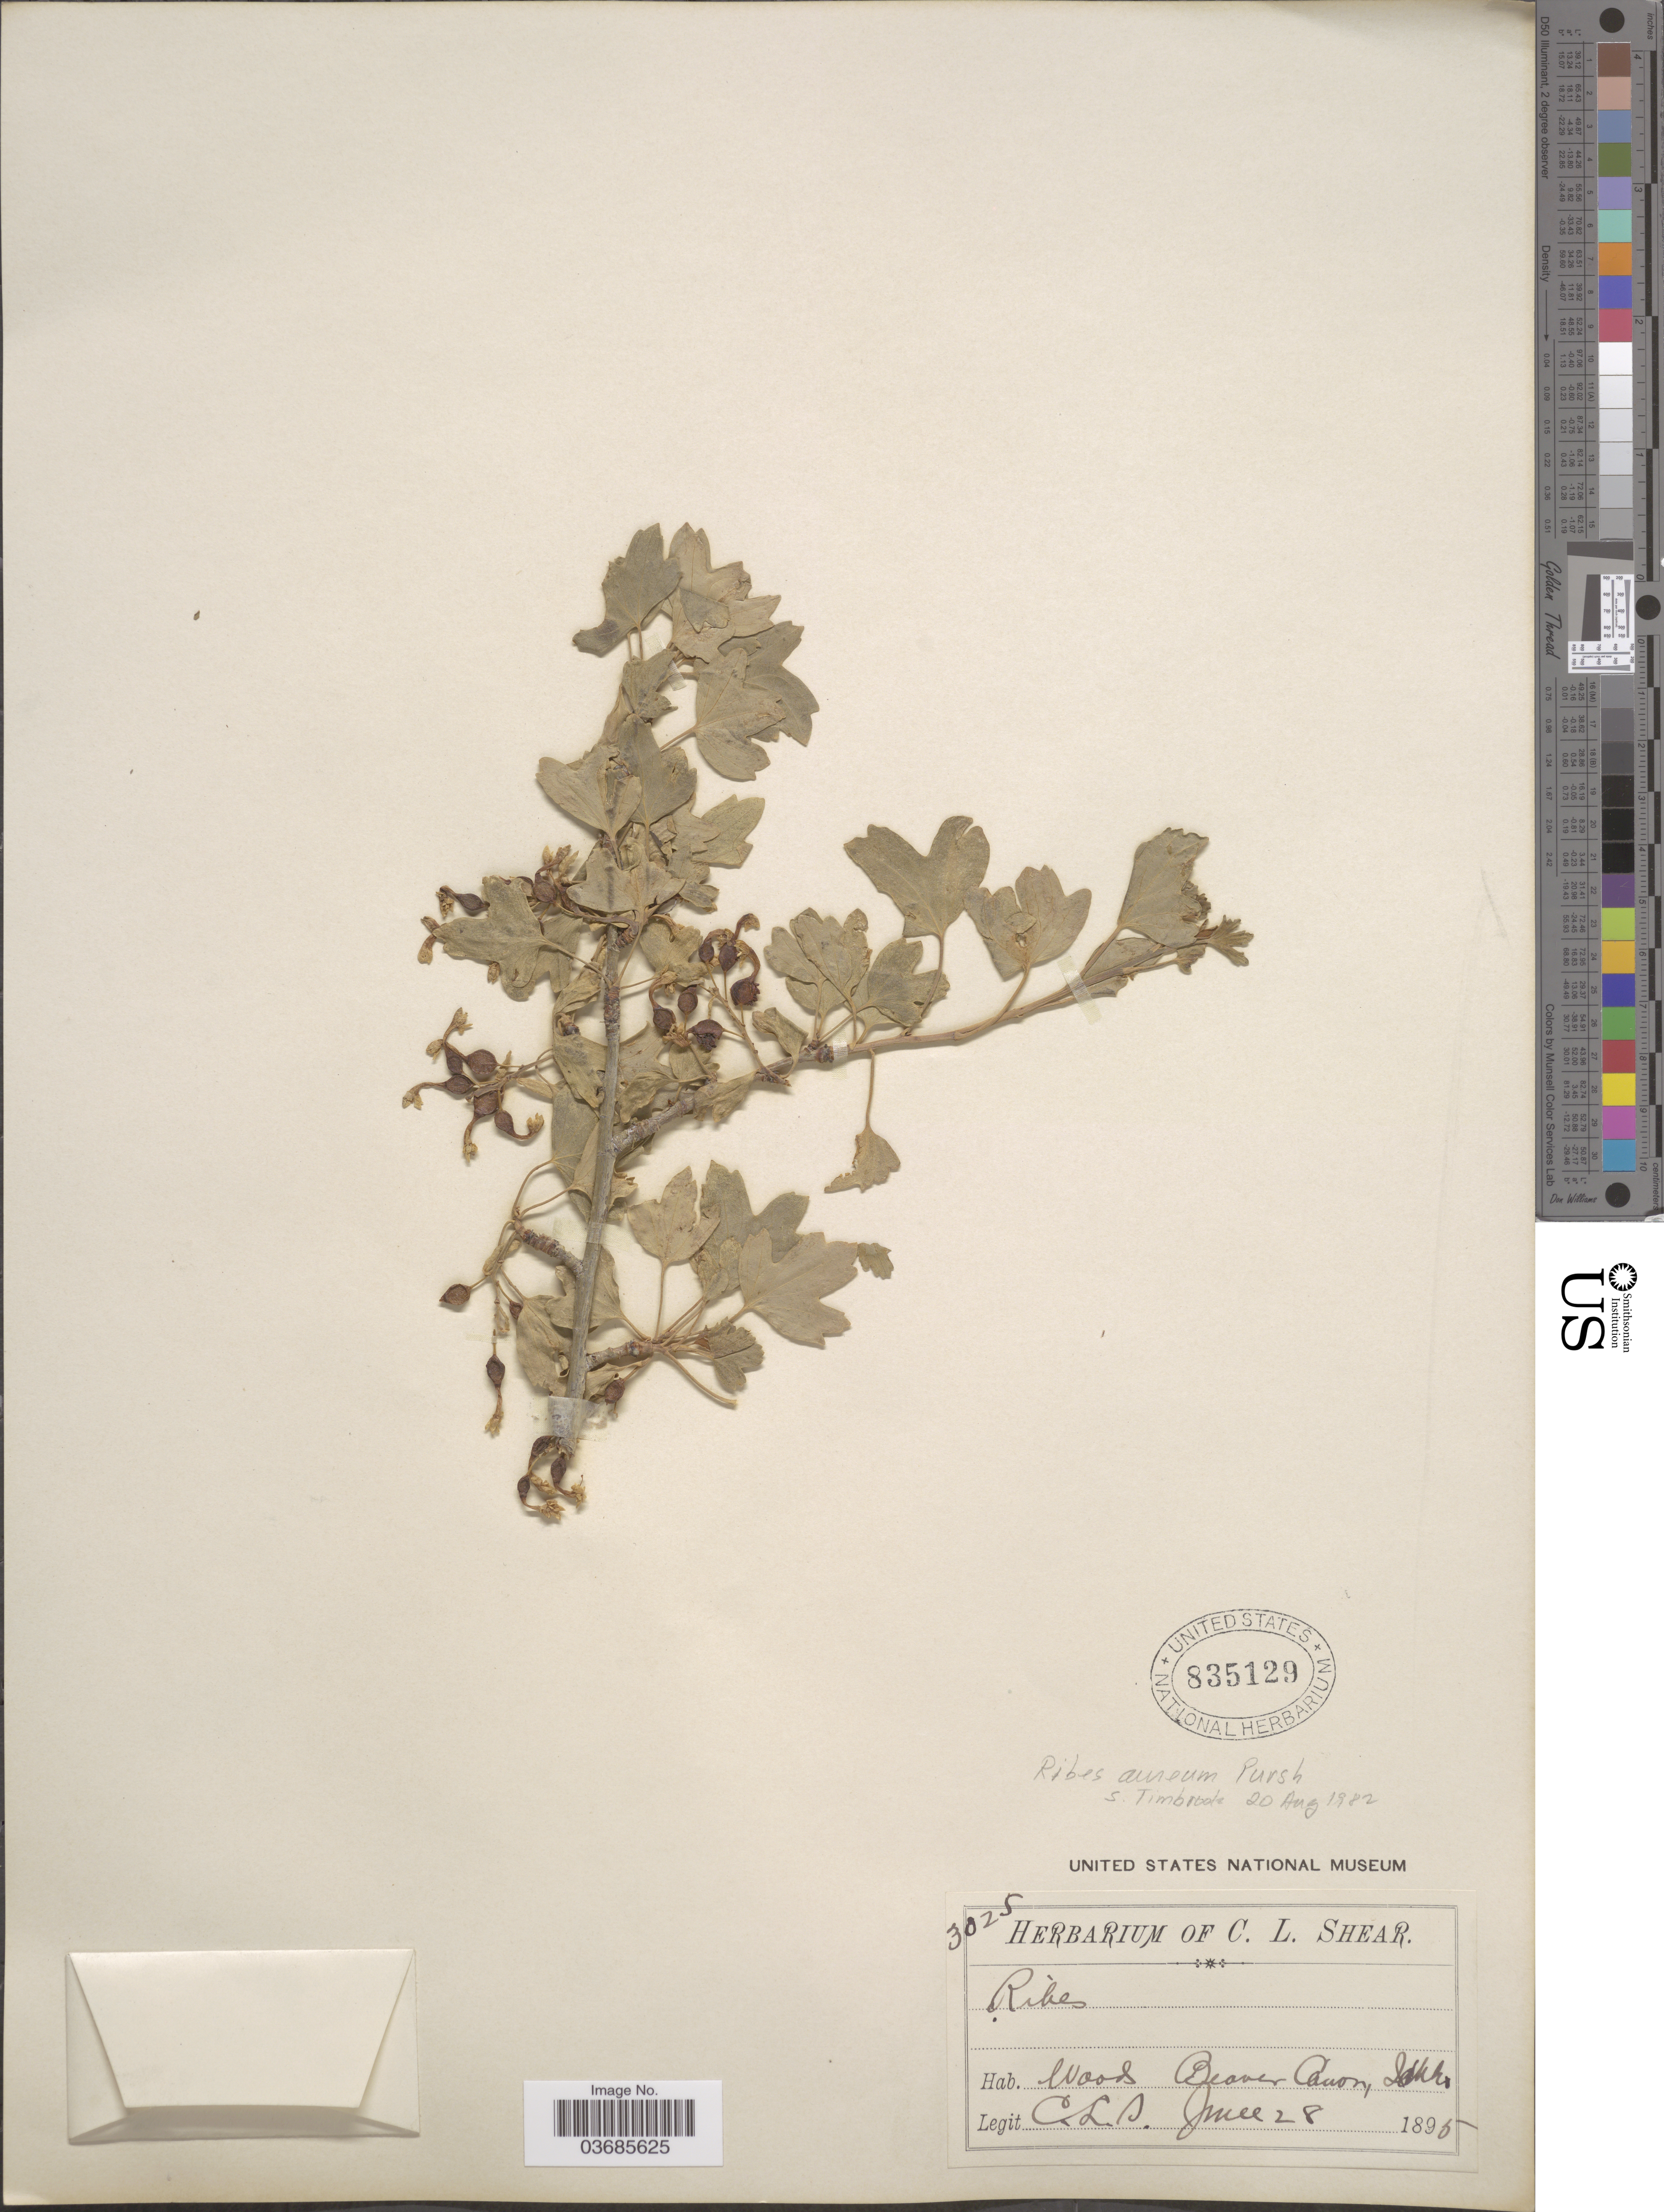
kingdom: Plantae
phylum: Tracheophyta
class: Magnoliopsida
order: Saxifragales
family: Grossulariaceae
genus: Ribes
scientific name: Ribes aureum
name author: Pursh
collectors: C. L. Shear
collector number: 3025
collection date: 1895-06-28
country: United States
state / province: Idaho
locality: Woods. Beaver Canon.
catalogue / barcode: US 835129